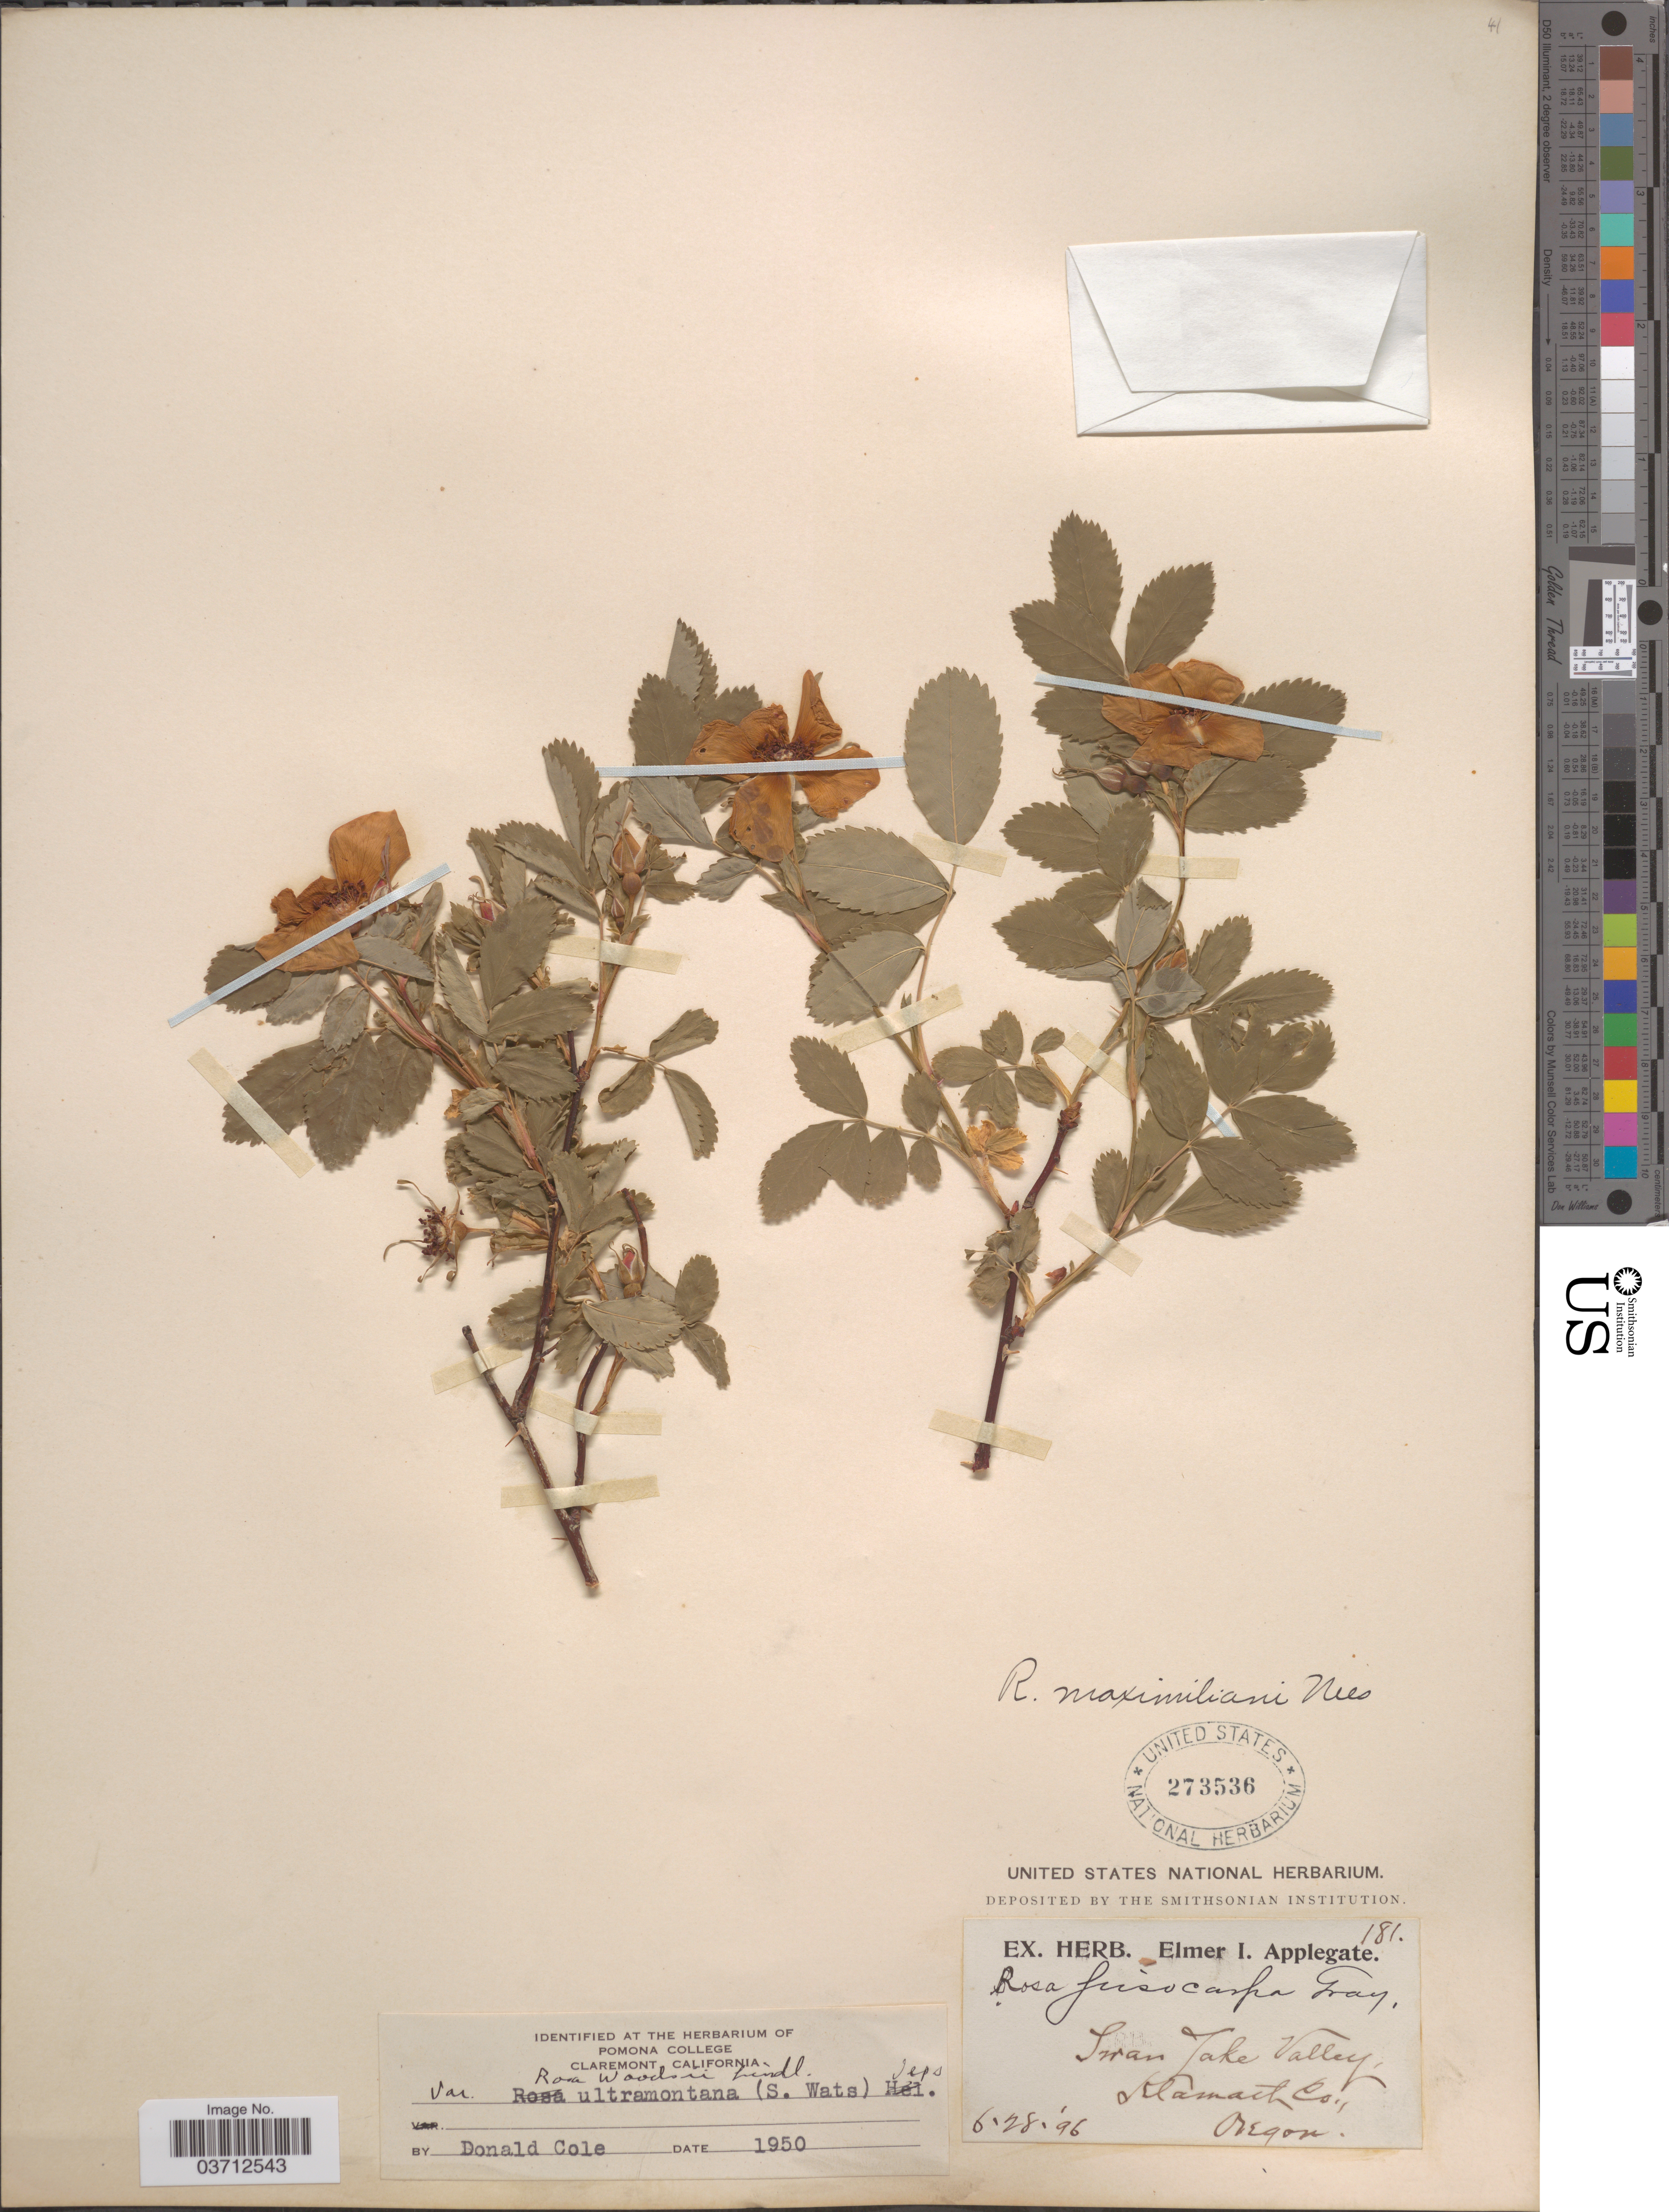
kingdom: Plantae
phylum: Tracheophyta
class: Magnoliopsida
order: Rosales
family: Rosaceae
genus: Rosa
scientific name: Rosa woodsii var. ultramontana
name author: Lindl.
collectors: Ex herb. Elmer I. Applegate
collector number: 181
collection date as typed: Transcribed d/m/y: 28/6/96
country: United States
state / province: Oregon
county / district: Klamath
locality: Iwan Lake Valley. Klamath Co.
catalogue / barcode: US 273536